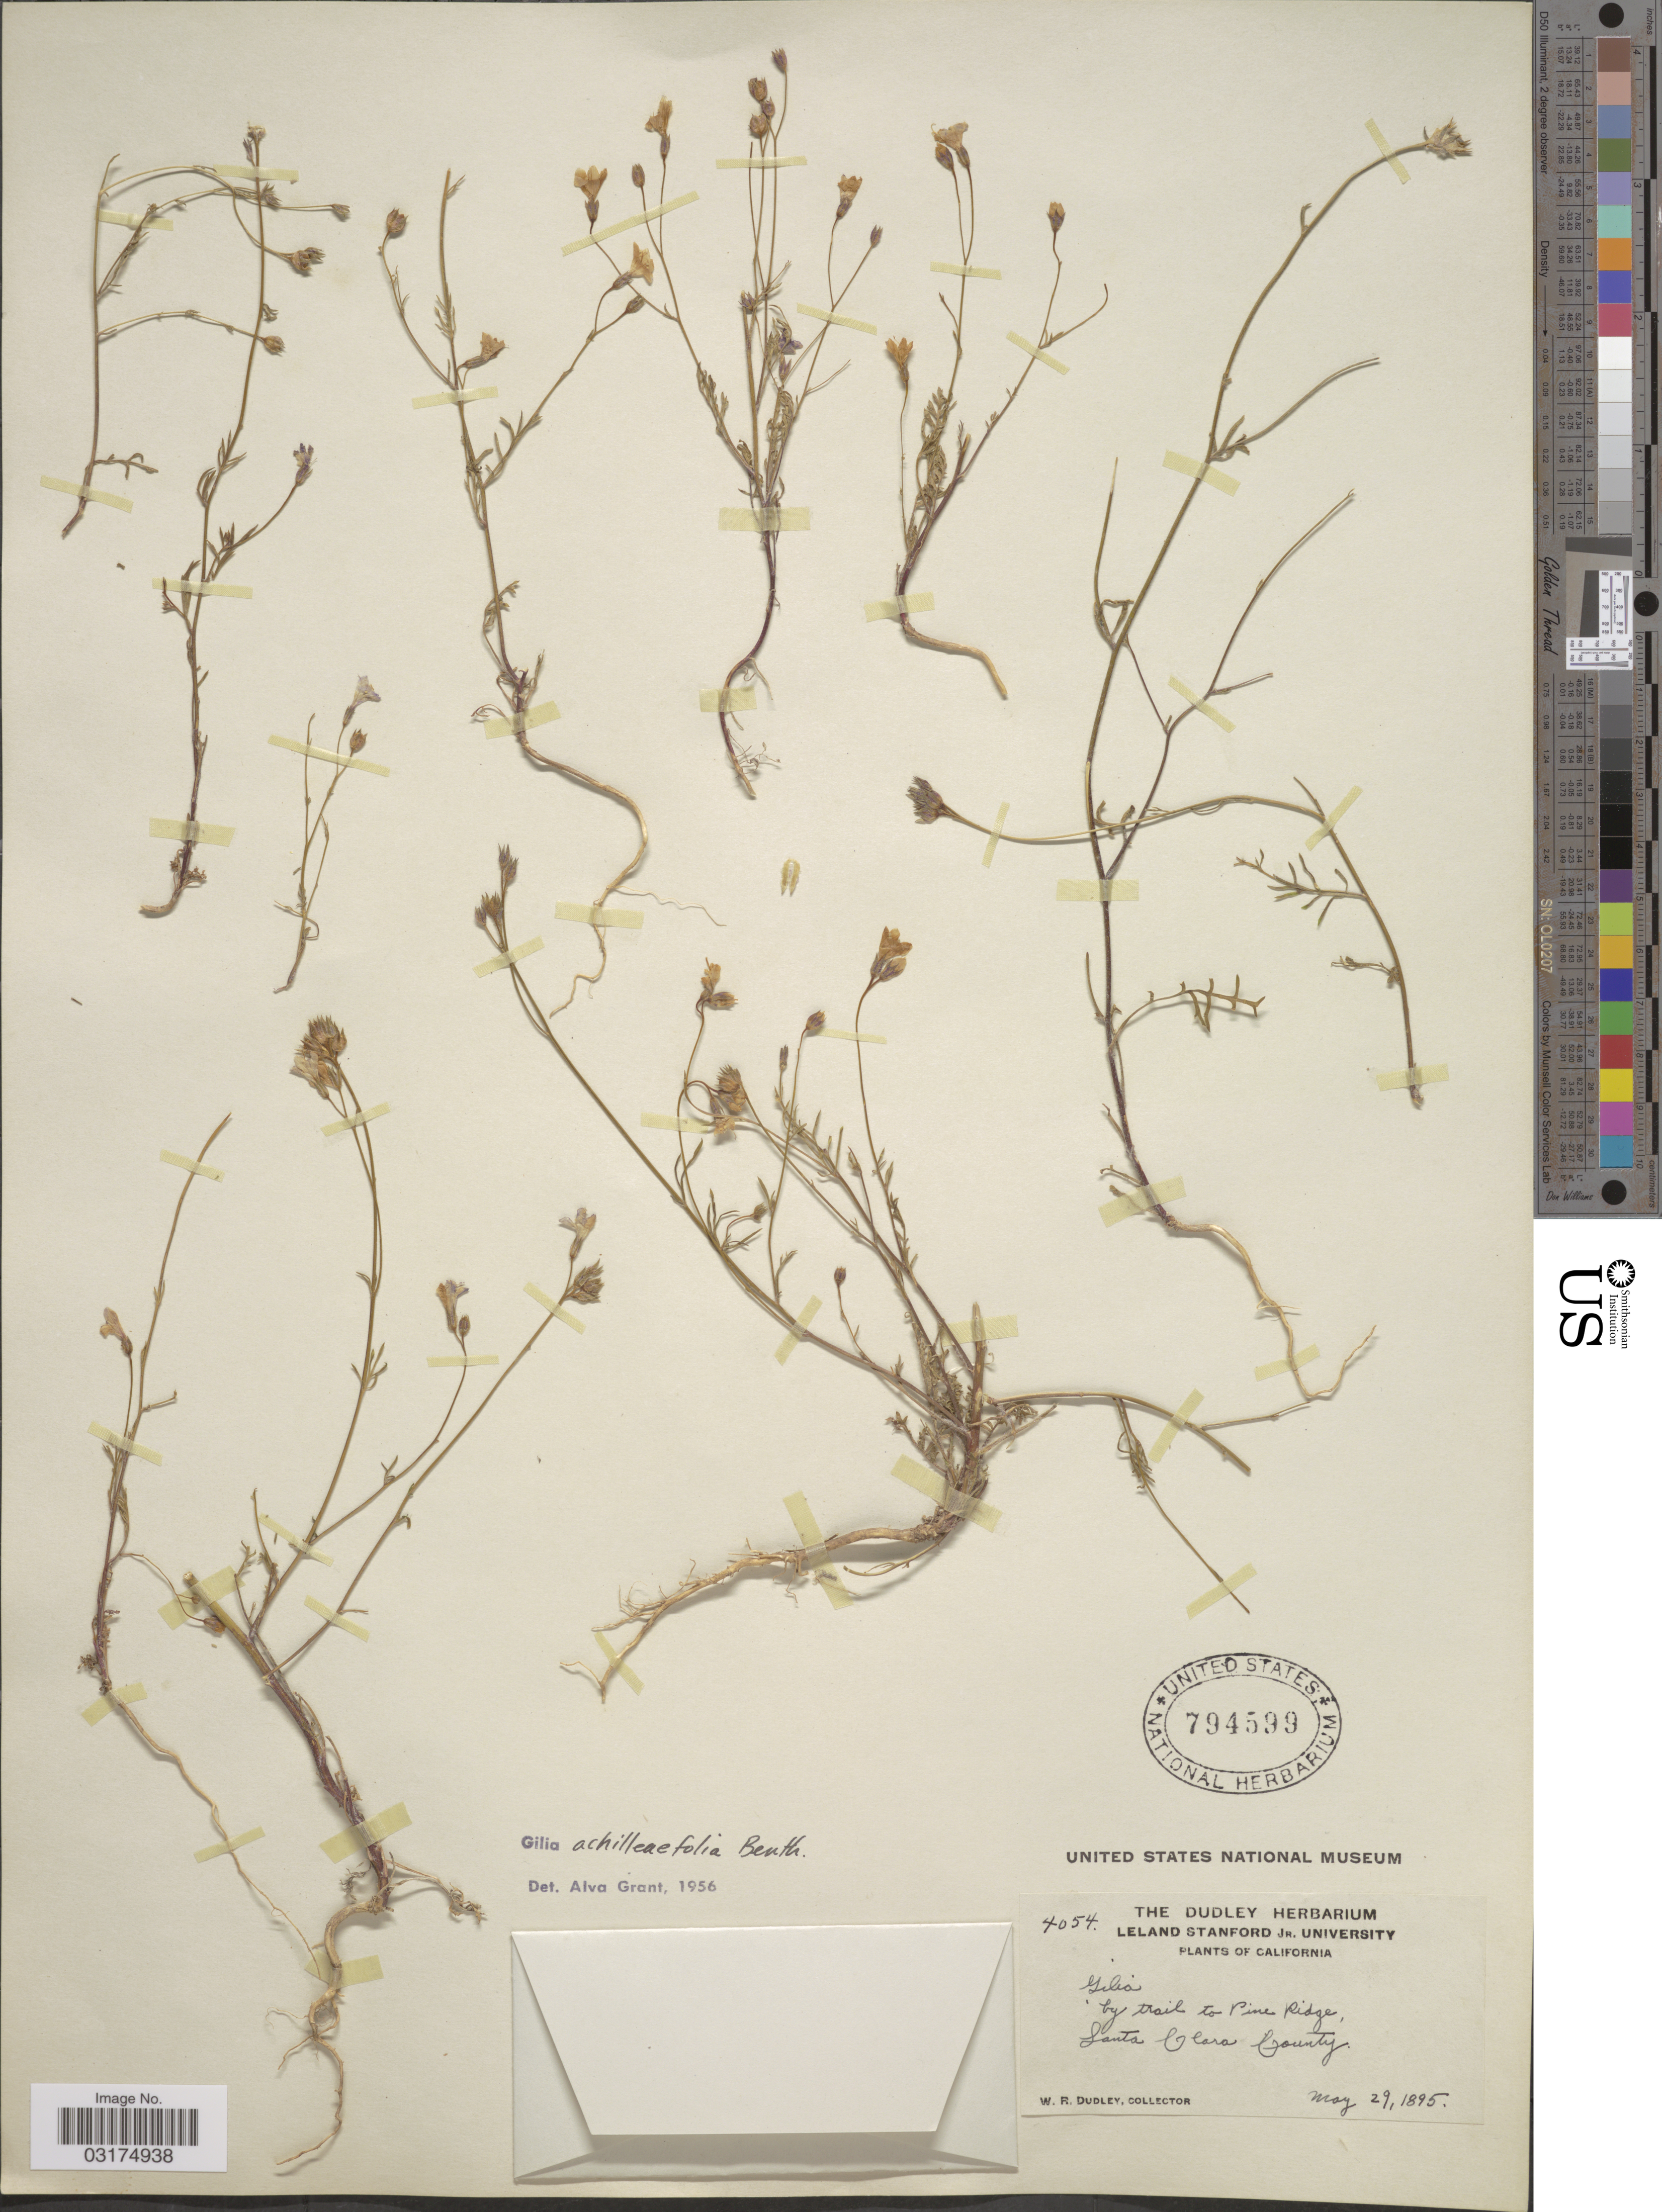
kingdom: Plantae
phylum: Tracheophyta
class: Magnoliopsida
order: Ericales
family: Polemoniaceae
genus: Gilia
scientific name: Gilia achilleifolia subsp. multicaulis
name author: (Benth.) V.E. Grant & A.D. Grant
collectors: W. Dudley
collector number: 4054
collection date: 1895-05-29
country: United States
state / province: California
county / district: Santa Clara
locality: By trail to Pine Ridge, Santa Clara County.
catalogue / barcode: US 794599